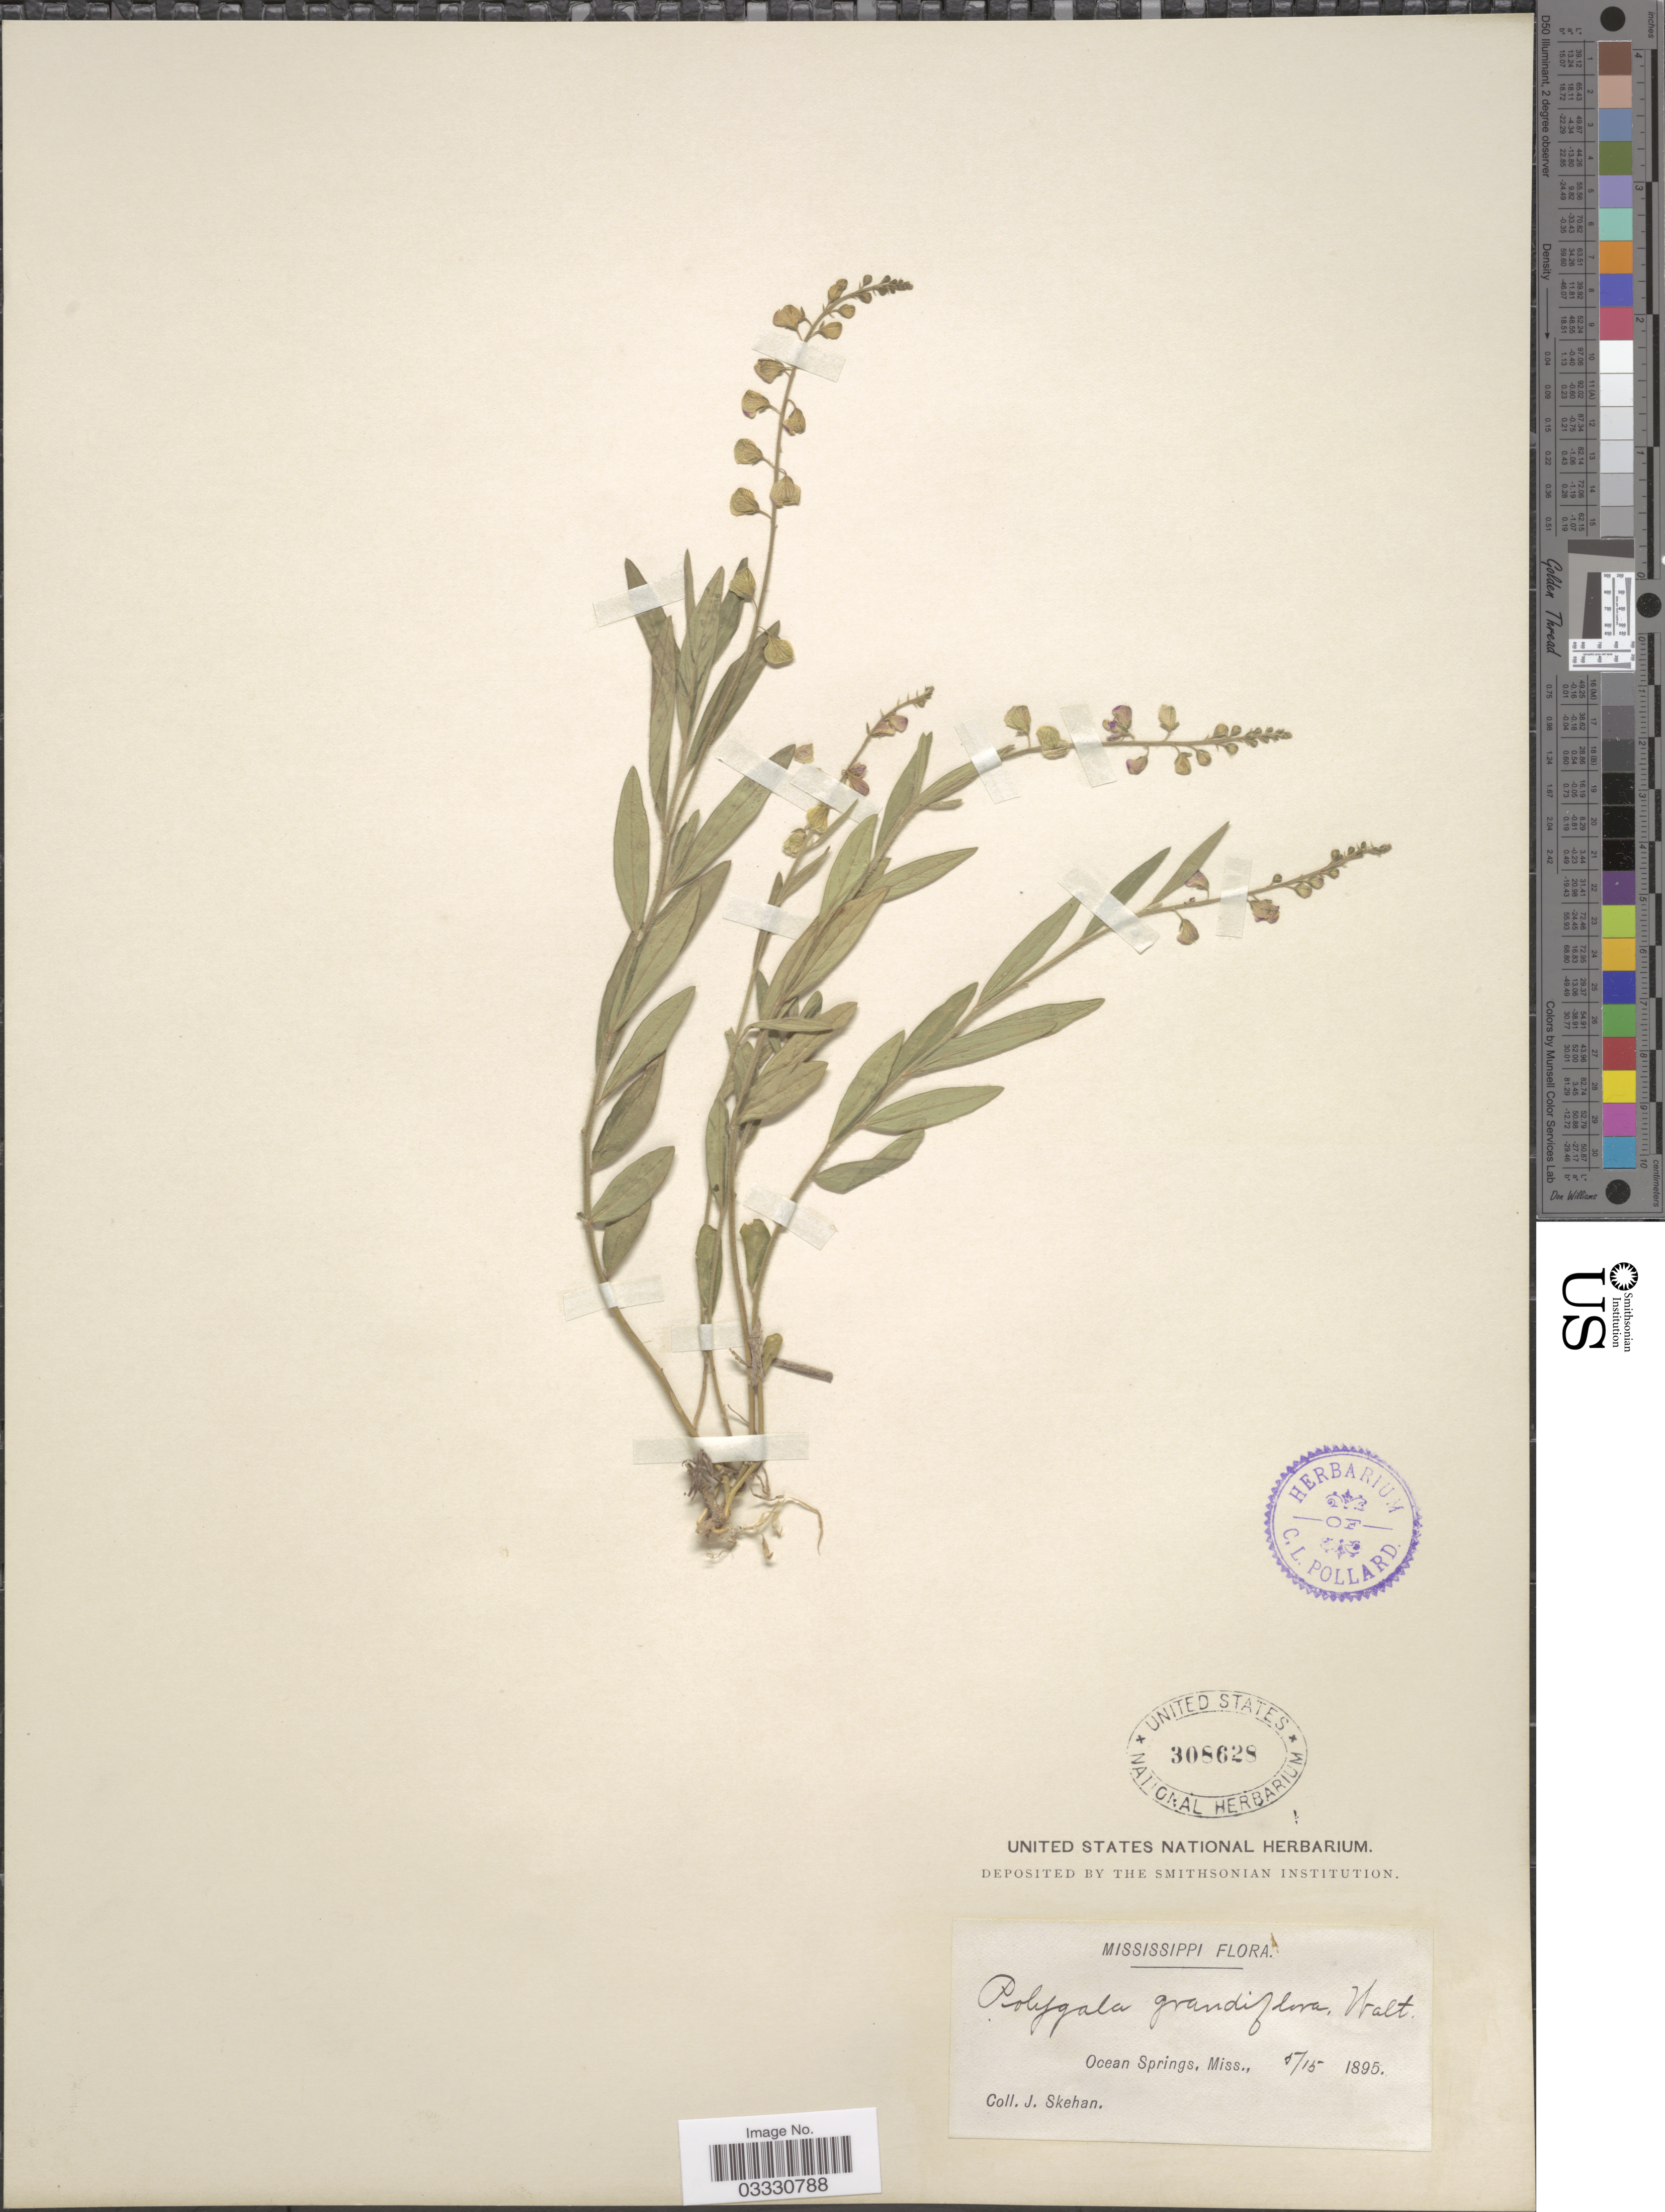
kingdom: Plantae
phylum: Tracheophyta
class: Magnoliopsida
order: Fabales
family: Polygalaceae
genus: Asemeia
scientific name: Asemeia grandiflora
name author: (Walter) Small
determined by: Strong, Mark T., (BOT), Smithsonian Institution - National Museum of Natural History (UNITED STATES)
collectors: J. Skehan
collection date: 1895-05-15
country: United States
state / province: Mississippi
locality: Ocean Springs, Miss.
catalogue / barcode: US 308628